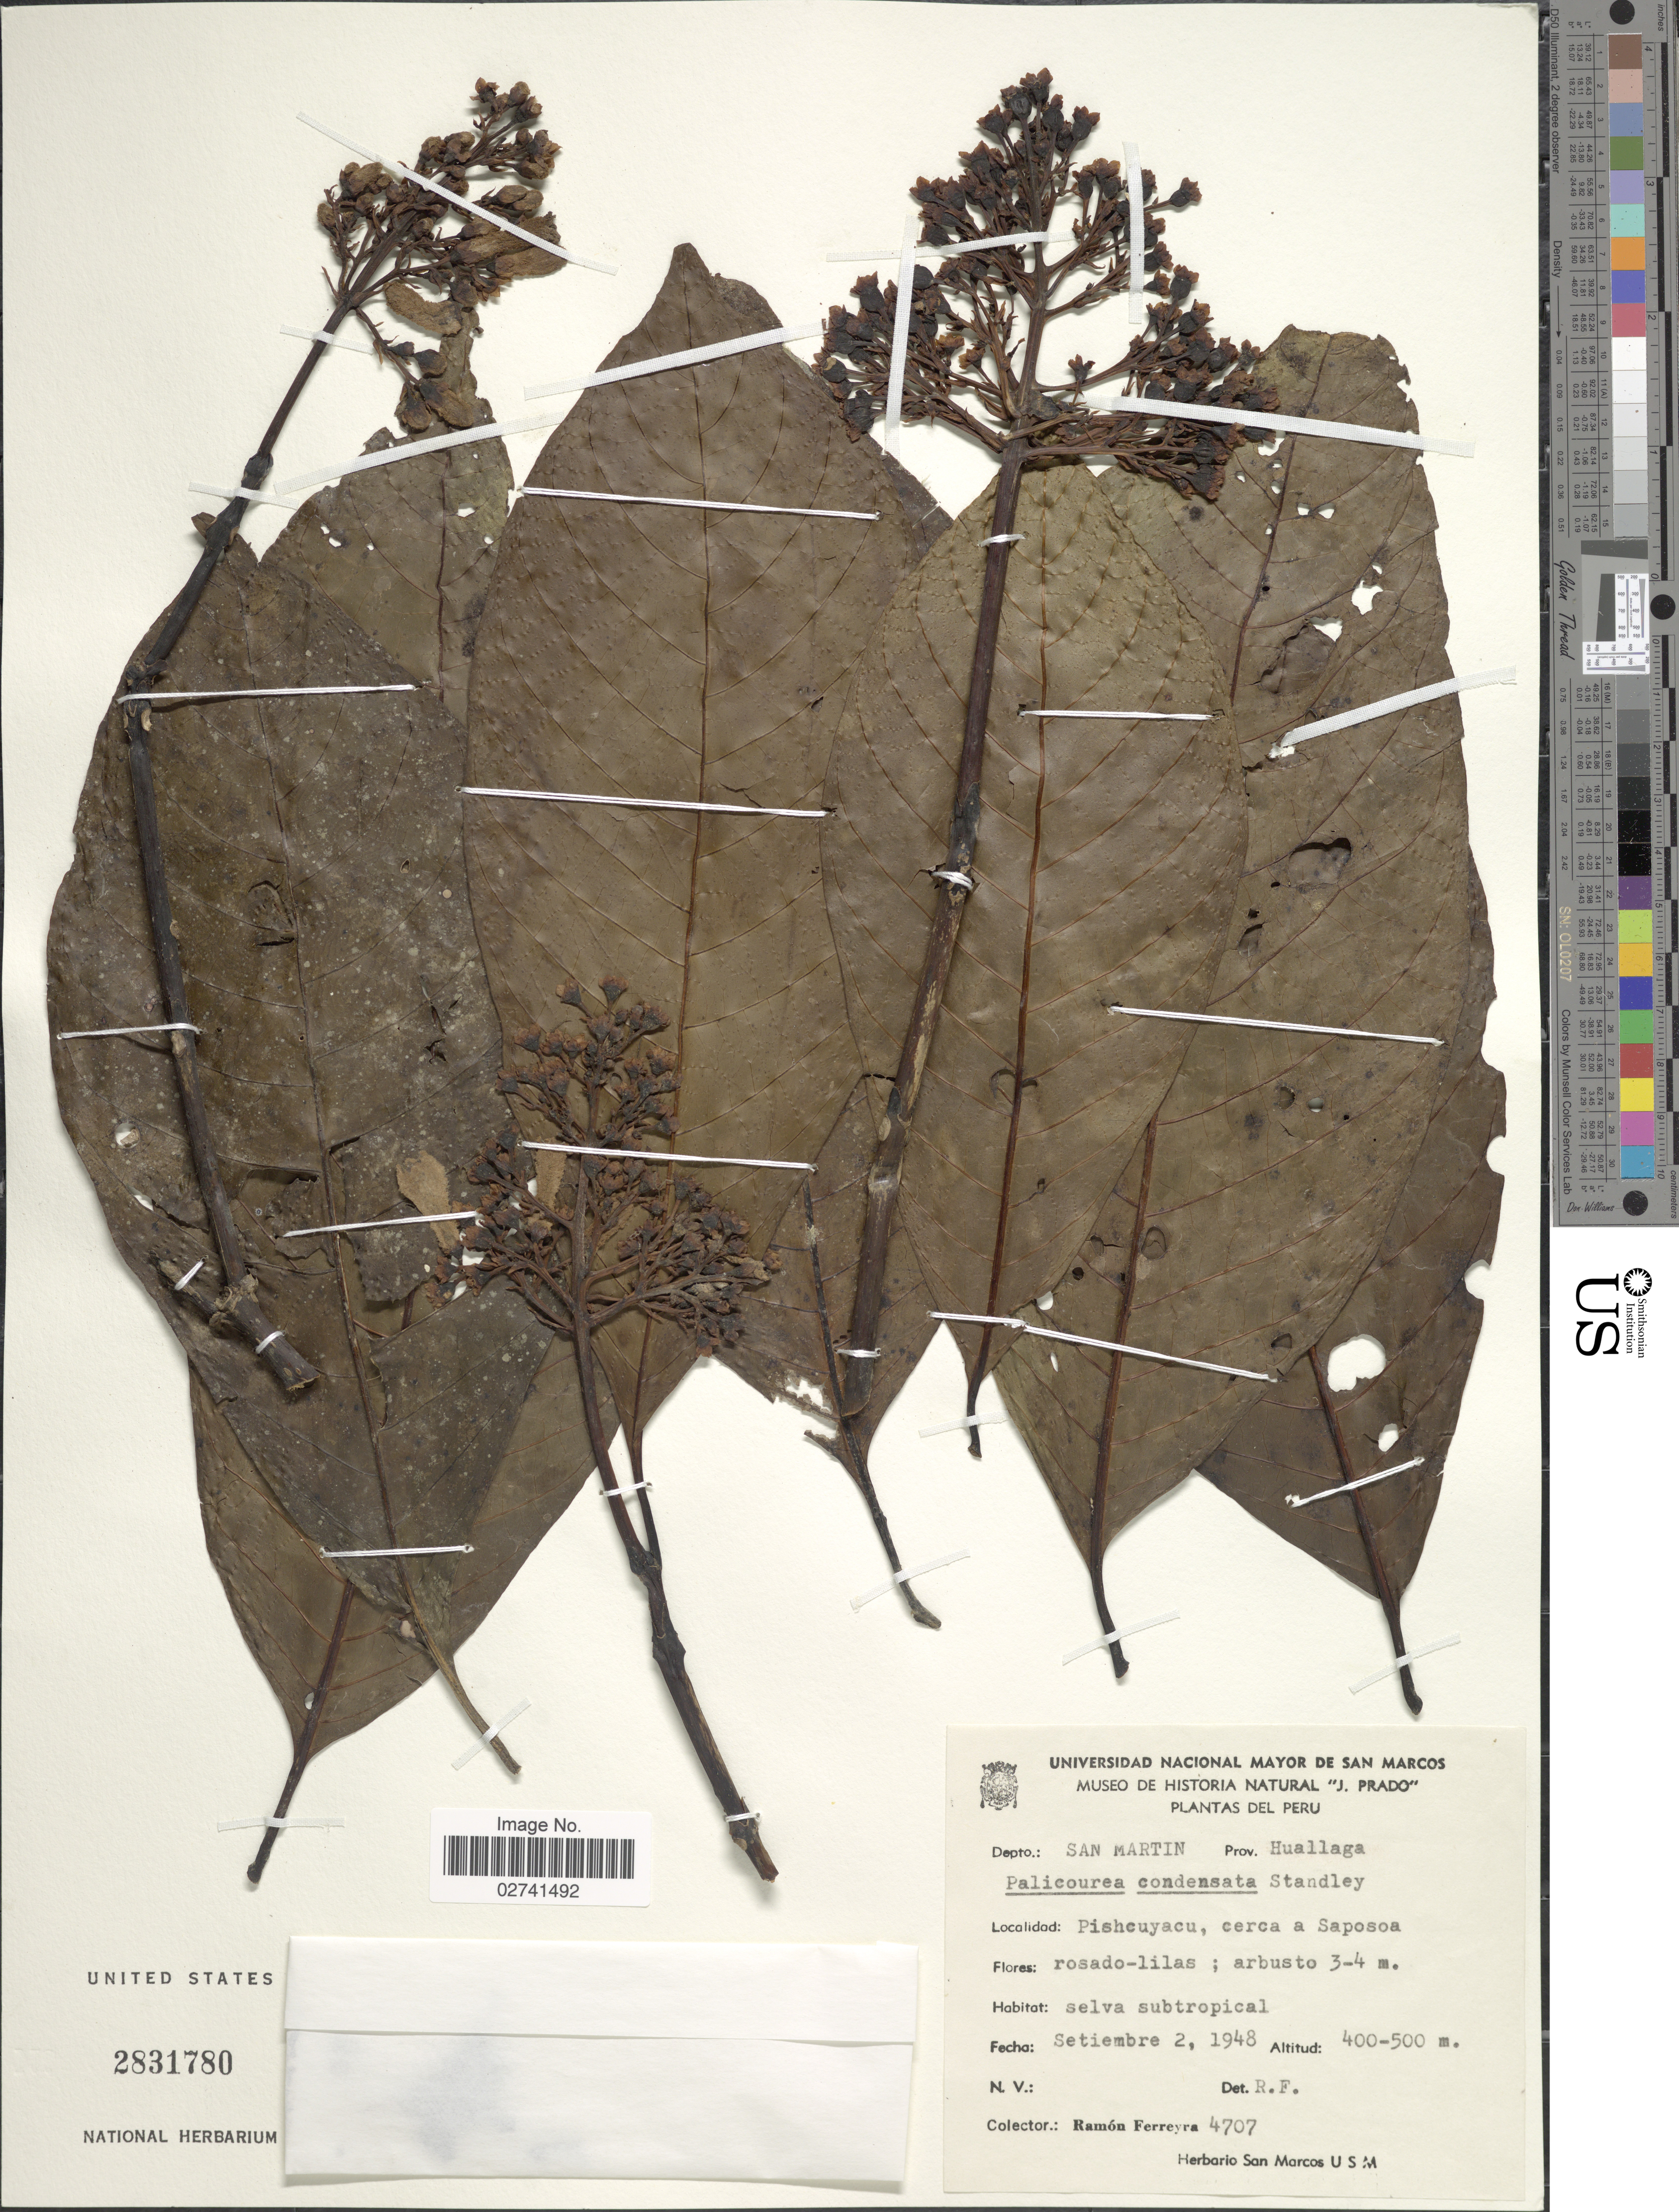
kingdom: Plantae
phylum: Tracheophyta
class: Magnoliopsida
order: Gentianales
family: Rubiaceae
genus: Palicourea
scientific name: Palicourea lasiantha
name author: Krause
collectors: R. A. Ferreyra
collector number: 4707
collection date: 1948-09-02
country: Peru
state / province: San Martín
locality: Depto. San Martin, Prov. Huallaga, Pishcuyacu, cerca a Saposoa, selva subtropical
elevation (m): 400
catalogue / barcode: US 2831780